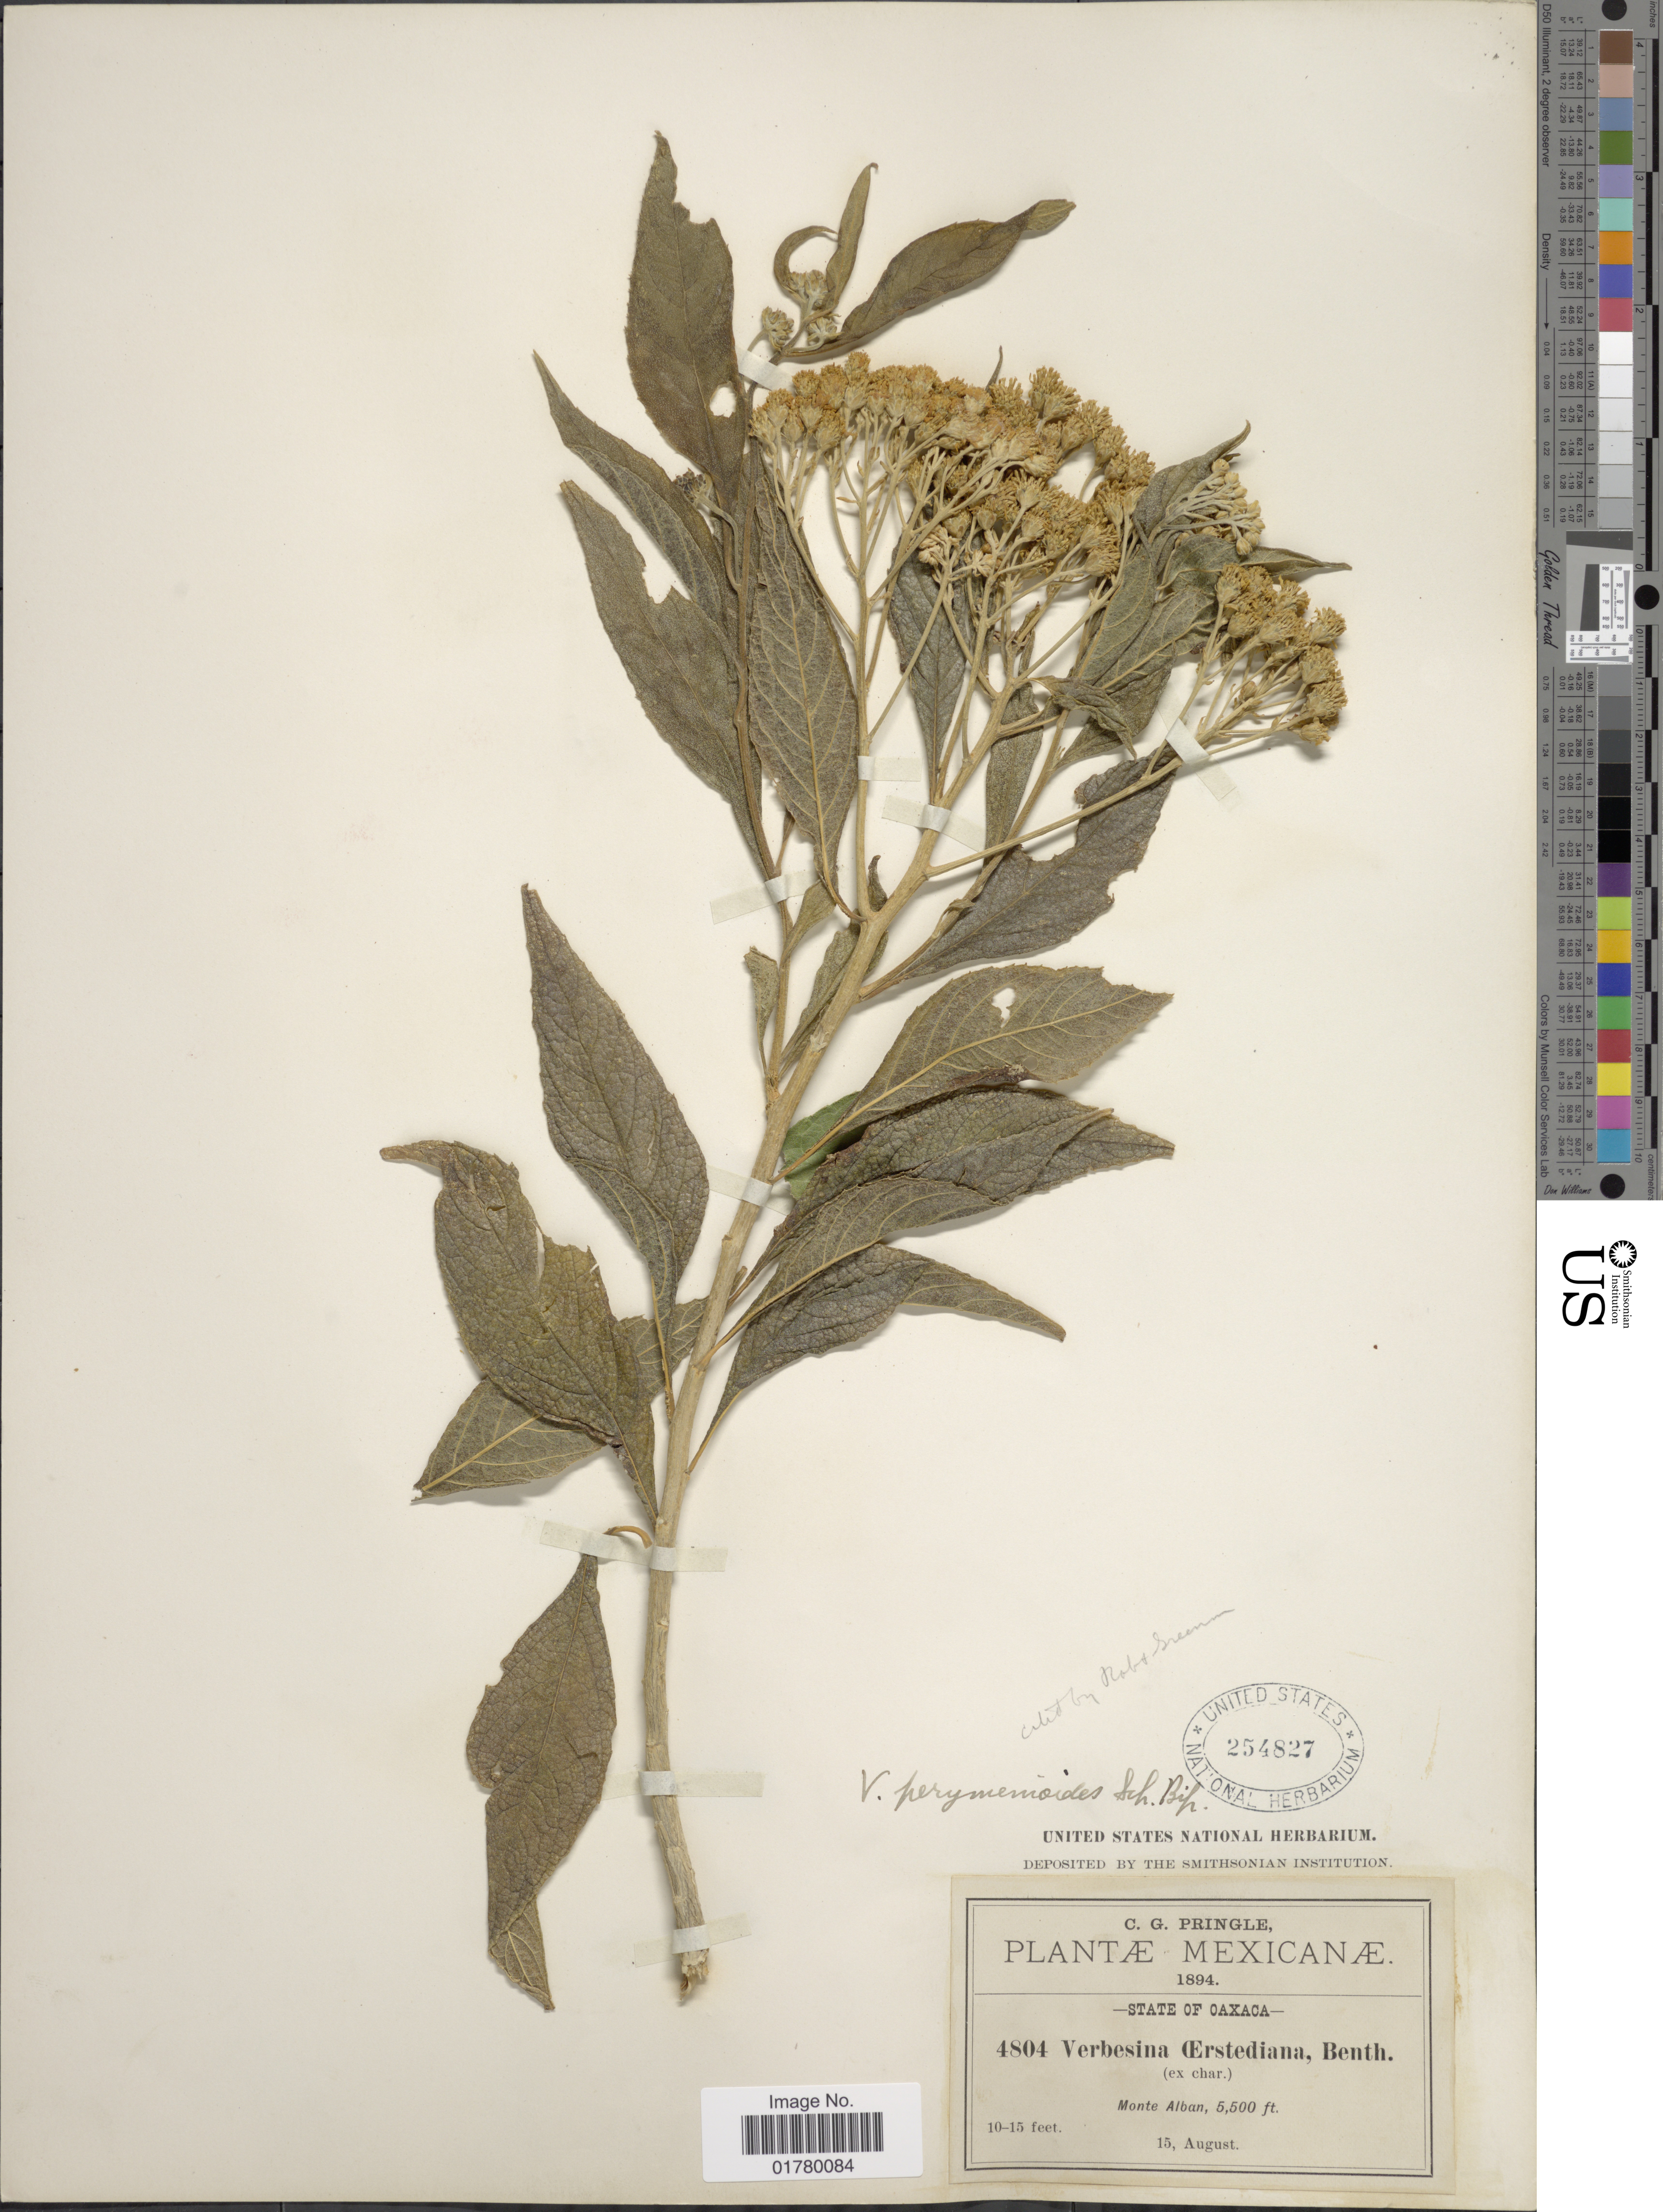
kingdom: Plantae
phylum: Tracheophyta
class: Magnoliopsida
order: Asterales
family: Asteraceae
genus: Verbesina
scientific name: Verbesina perymenioides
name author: Sch. Bip. ex Klatt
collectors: C. G. Pringle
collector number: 4804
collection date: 1894-08-15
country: Mexico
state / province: Oaxaca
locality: Monte Alban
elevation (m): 1676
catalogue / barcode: US 254827